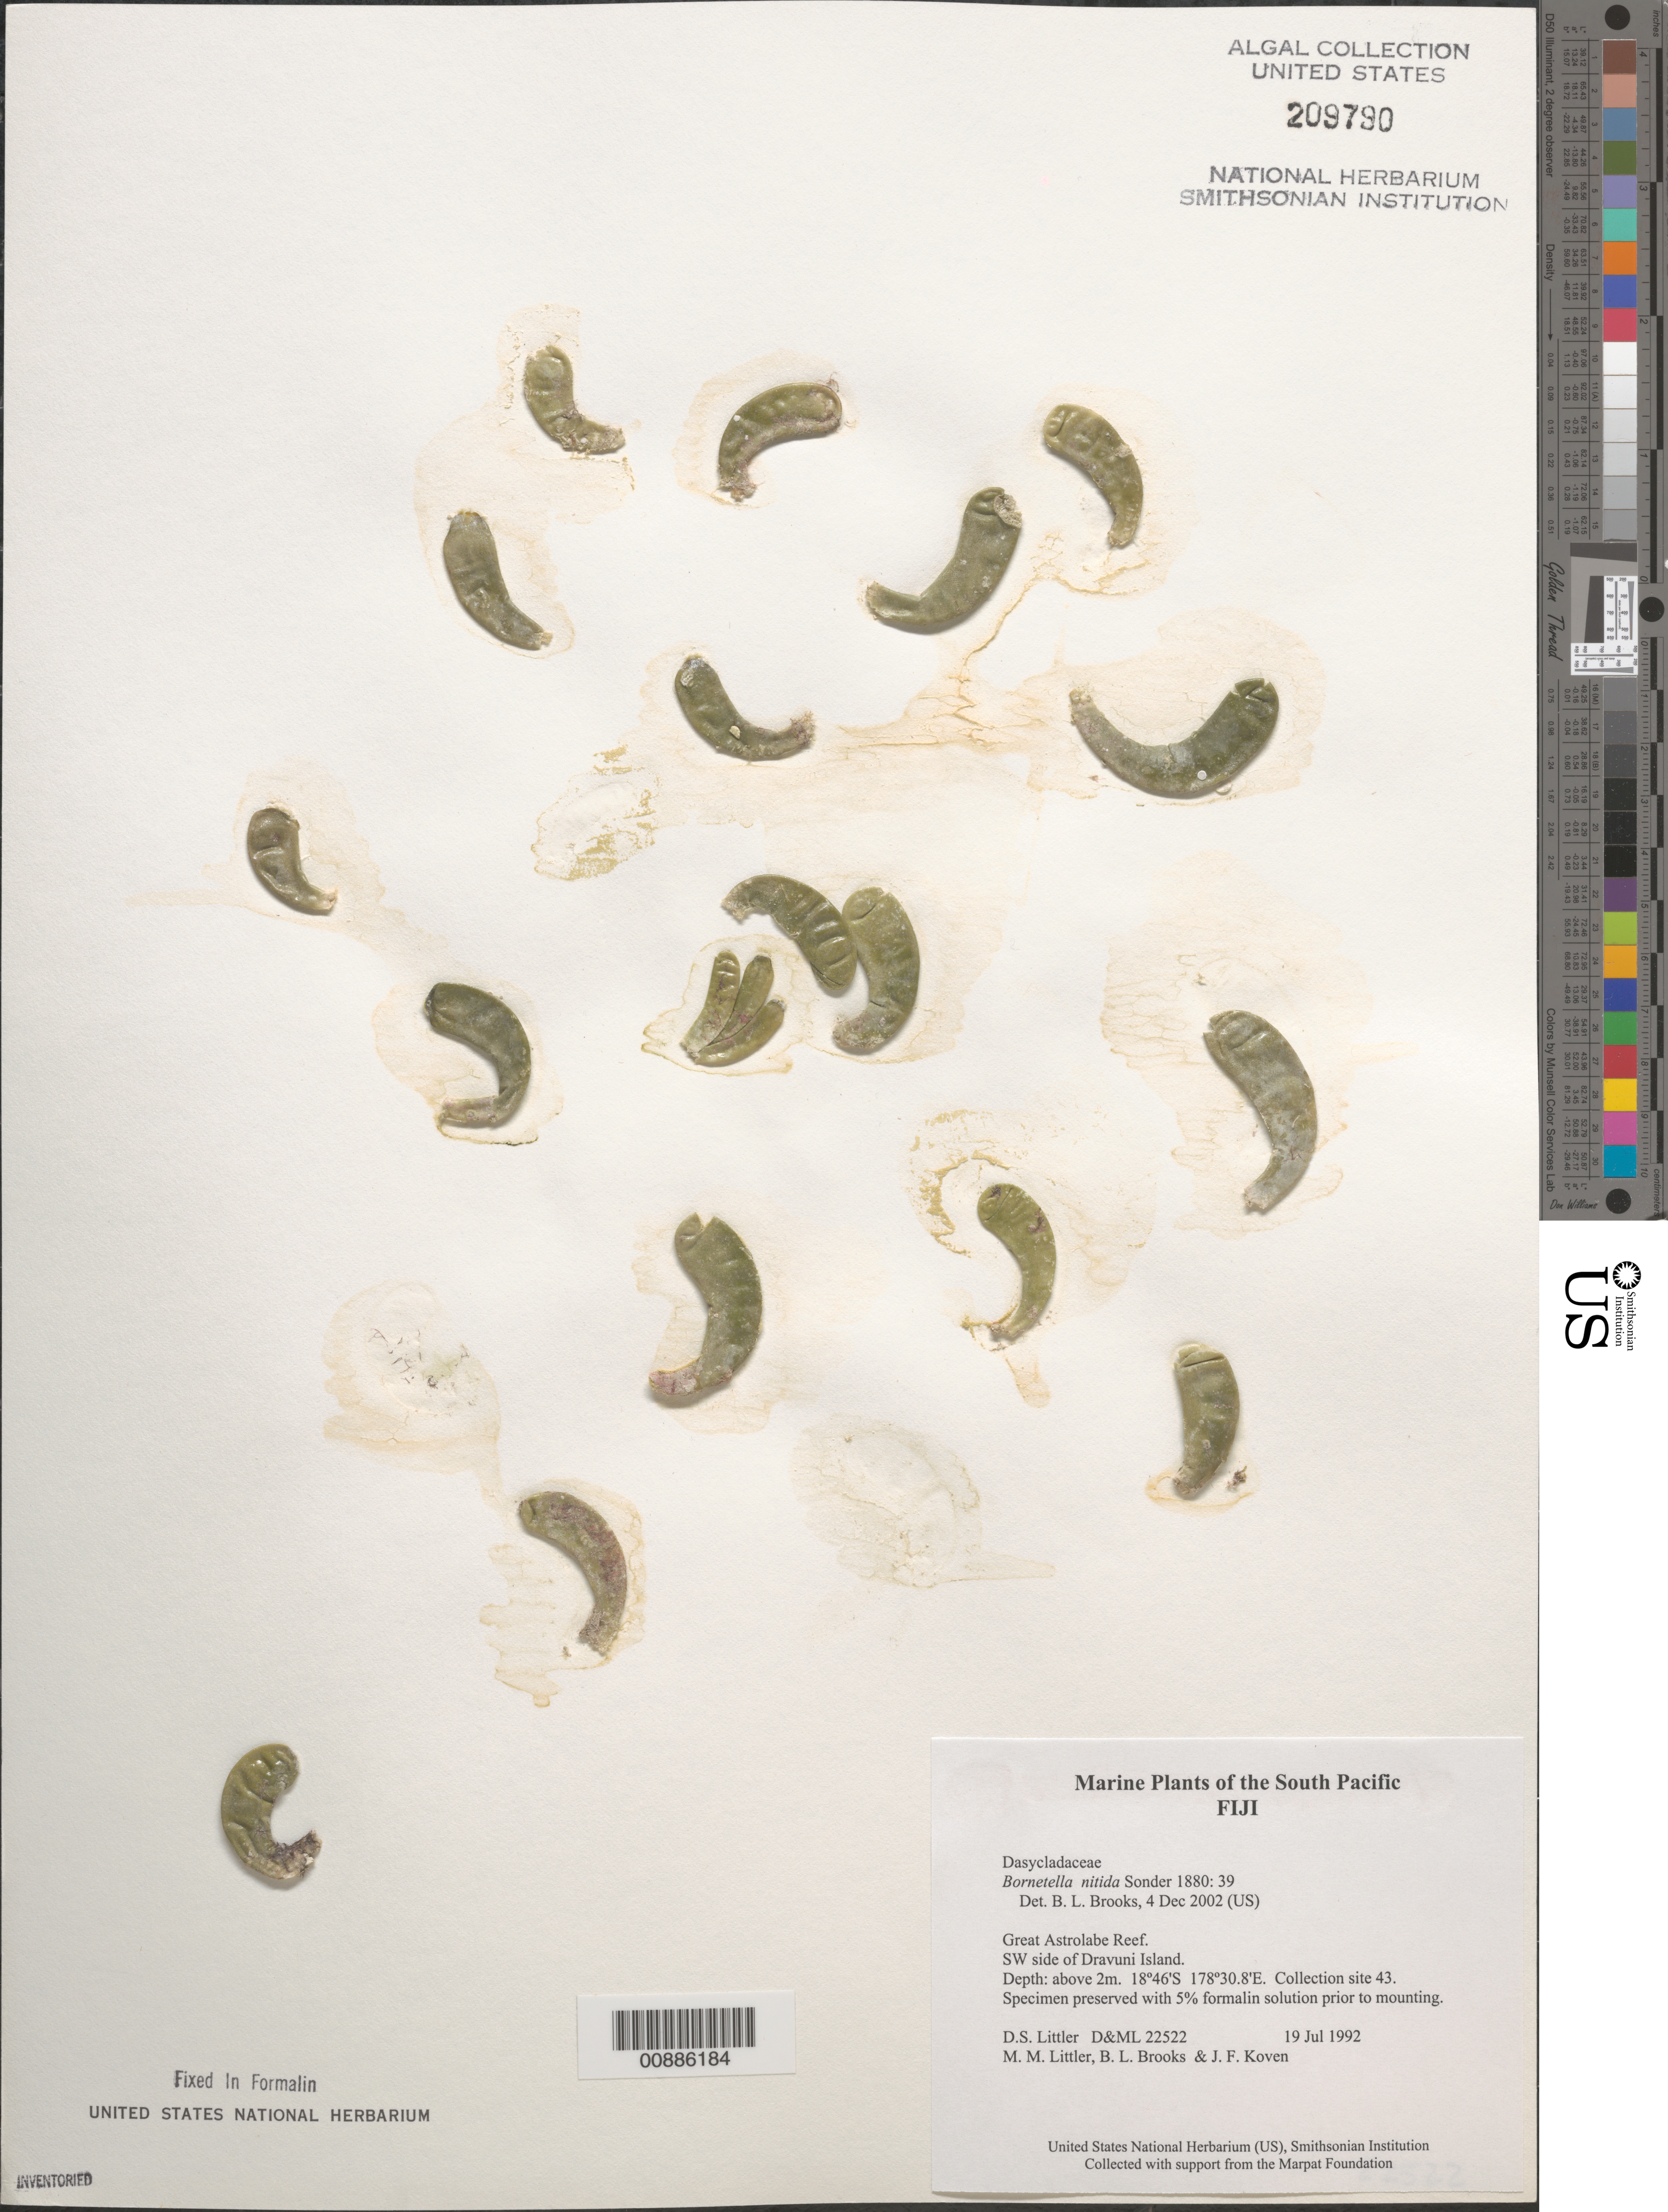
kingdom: Plantae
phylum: Chlorophyta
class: Ulvophyceae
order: Dasycladales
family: Dasycladaceae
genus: Bornetella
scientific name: Bornetella nitida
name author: Mun.-Chalm. ex O.G. Sond.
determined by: Brooks, B. L., (BOT), Smithsonian Institution - National Museum of Natural History (UNITED STATES)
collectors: D. S. Littler, M. M. Littler, B. Brooks & J. Koven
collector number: D&ML 22522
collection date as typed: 19 Jul 1992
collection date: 1992-07-19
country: Fiji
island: Dravuni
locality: Great Astrolabe Reef, southwest side of island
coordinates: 18 46'S, 178 30.8'E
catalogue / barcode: US 209790